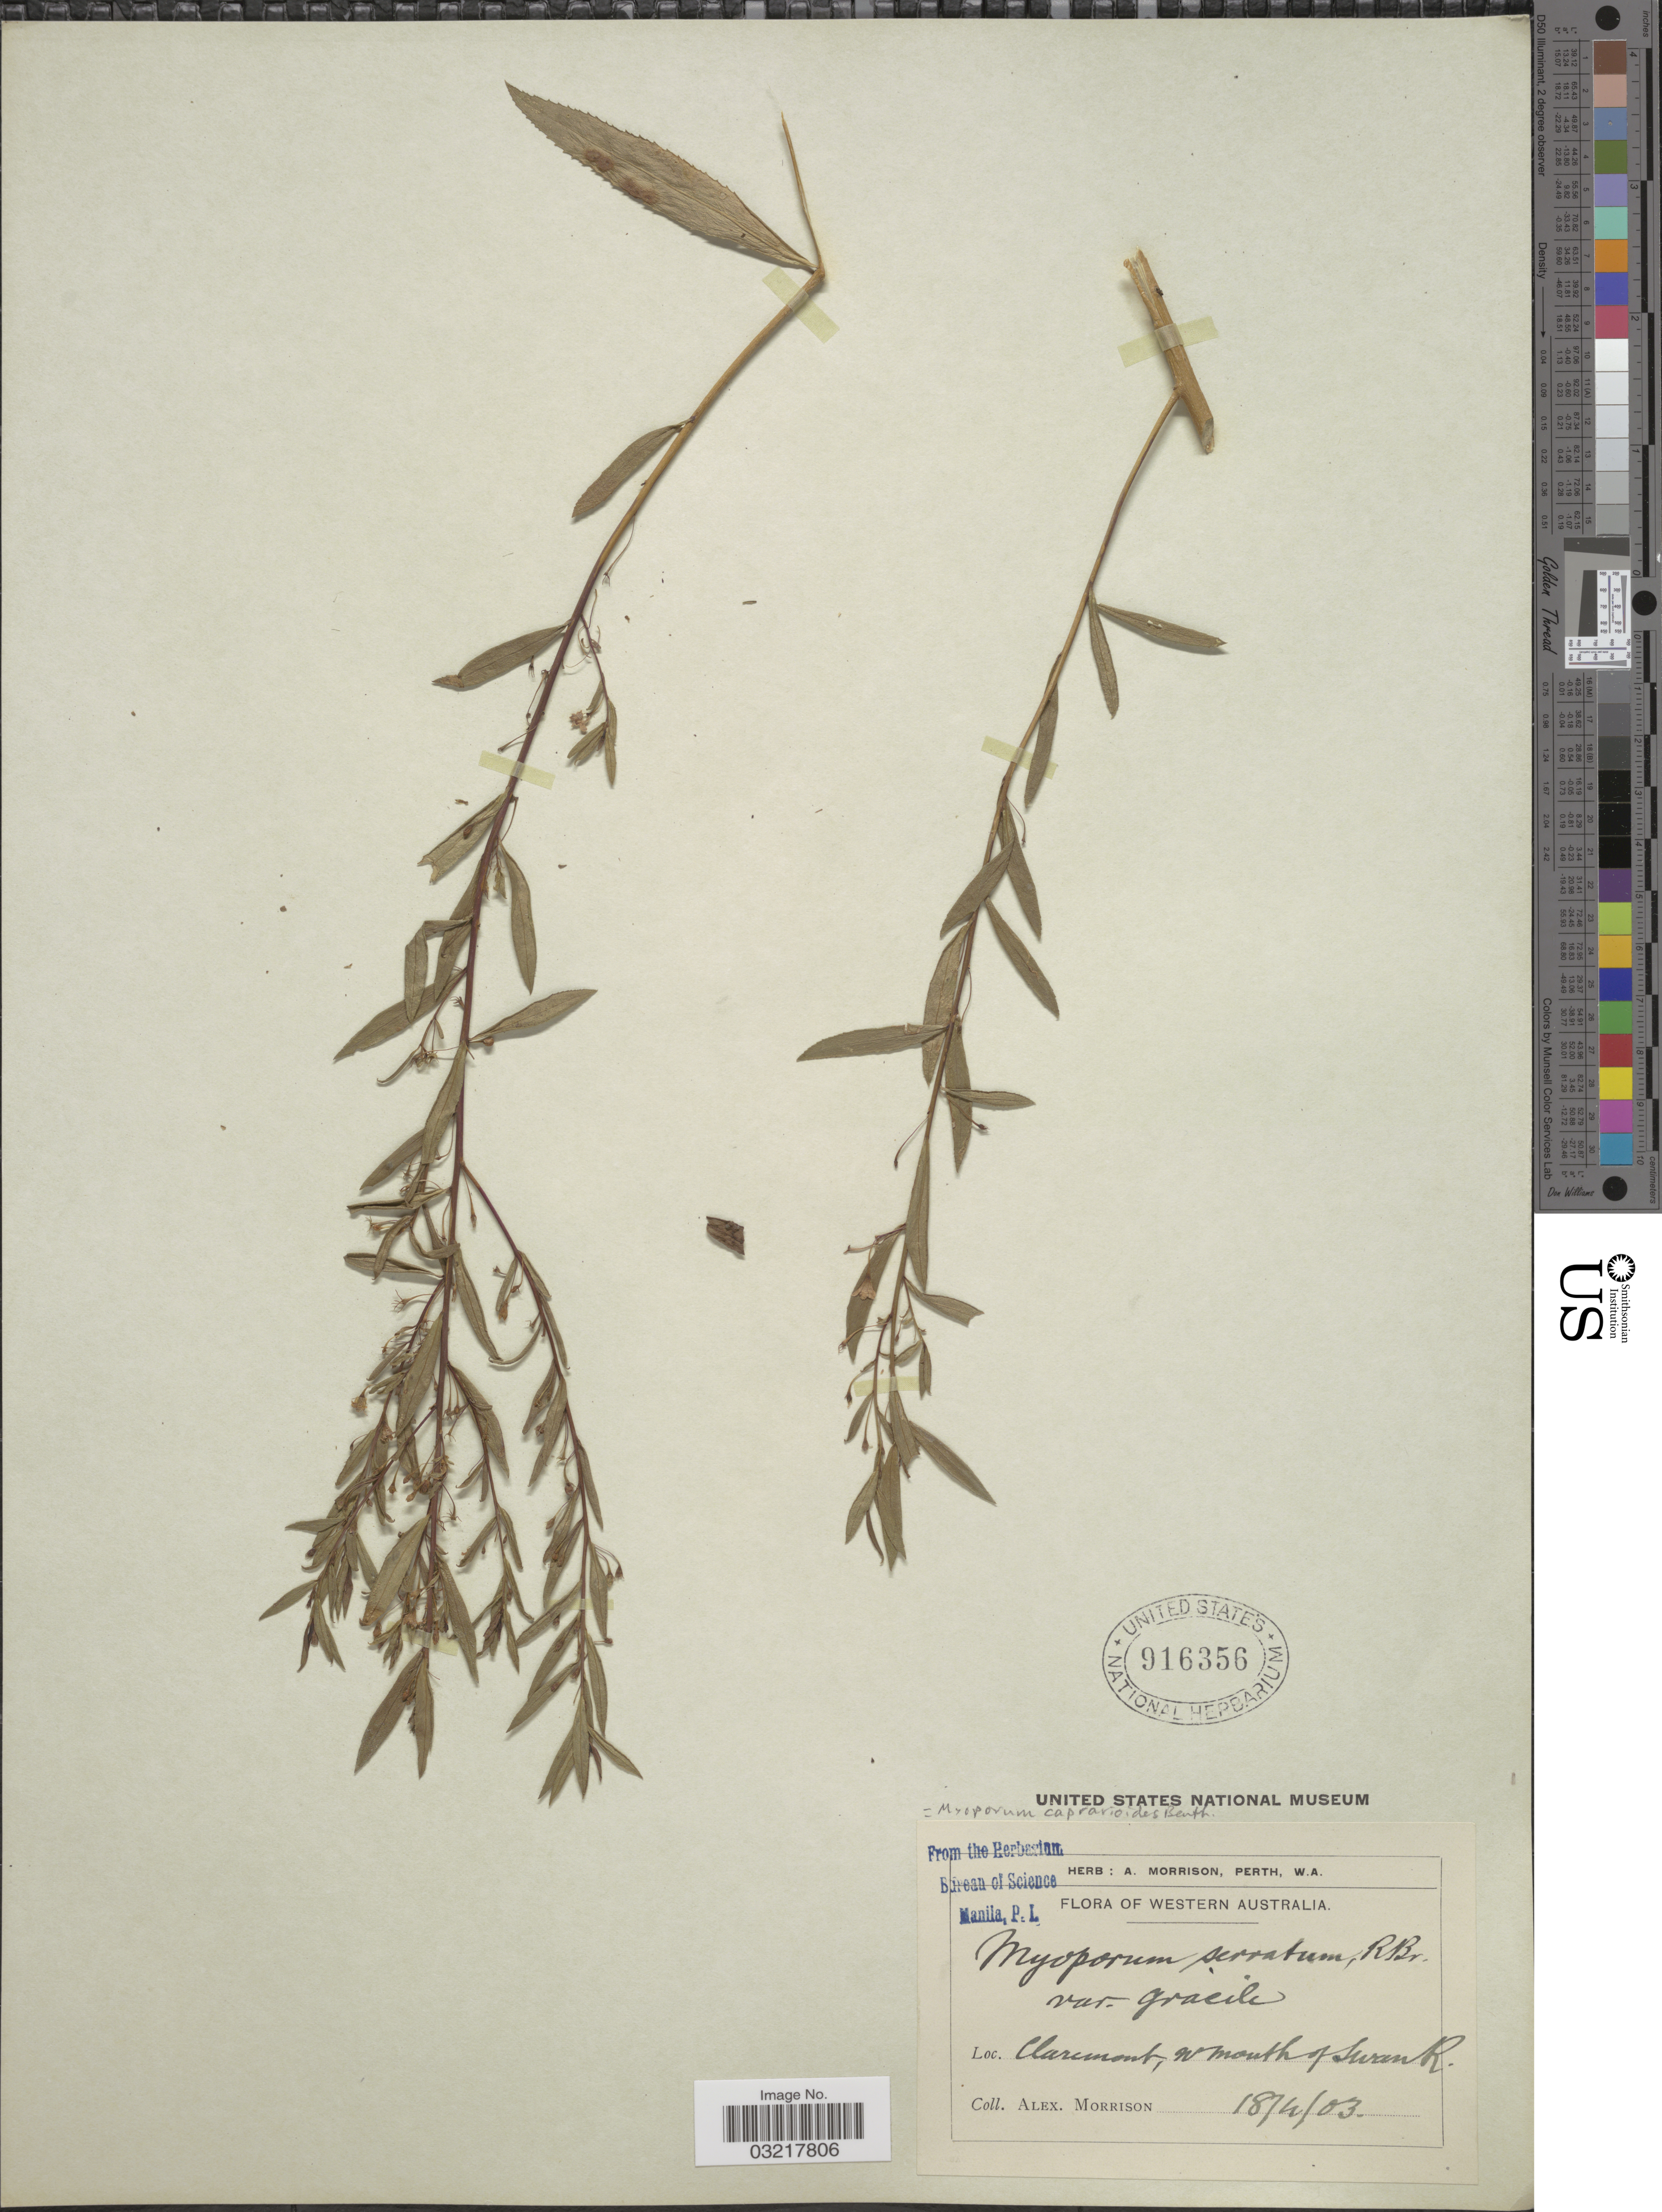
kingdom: Plantae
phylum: Tracheophyta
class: Magnoliopsida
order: Lamiales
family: Scrophulariaceae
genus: Myoporum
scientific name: Myoporum caprarioides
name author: Benth.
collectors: A. Morrison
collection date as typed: Transcribed d/m/y: 18/4/3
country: Australia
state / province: Western Australia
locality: Claremont, no mouth of Swan R.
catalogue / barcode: US 916356